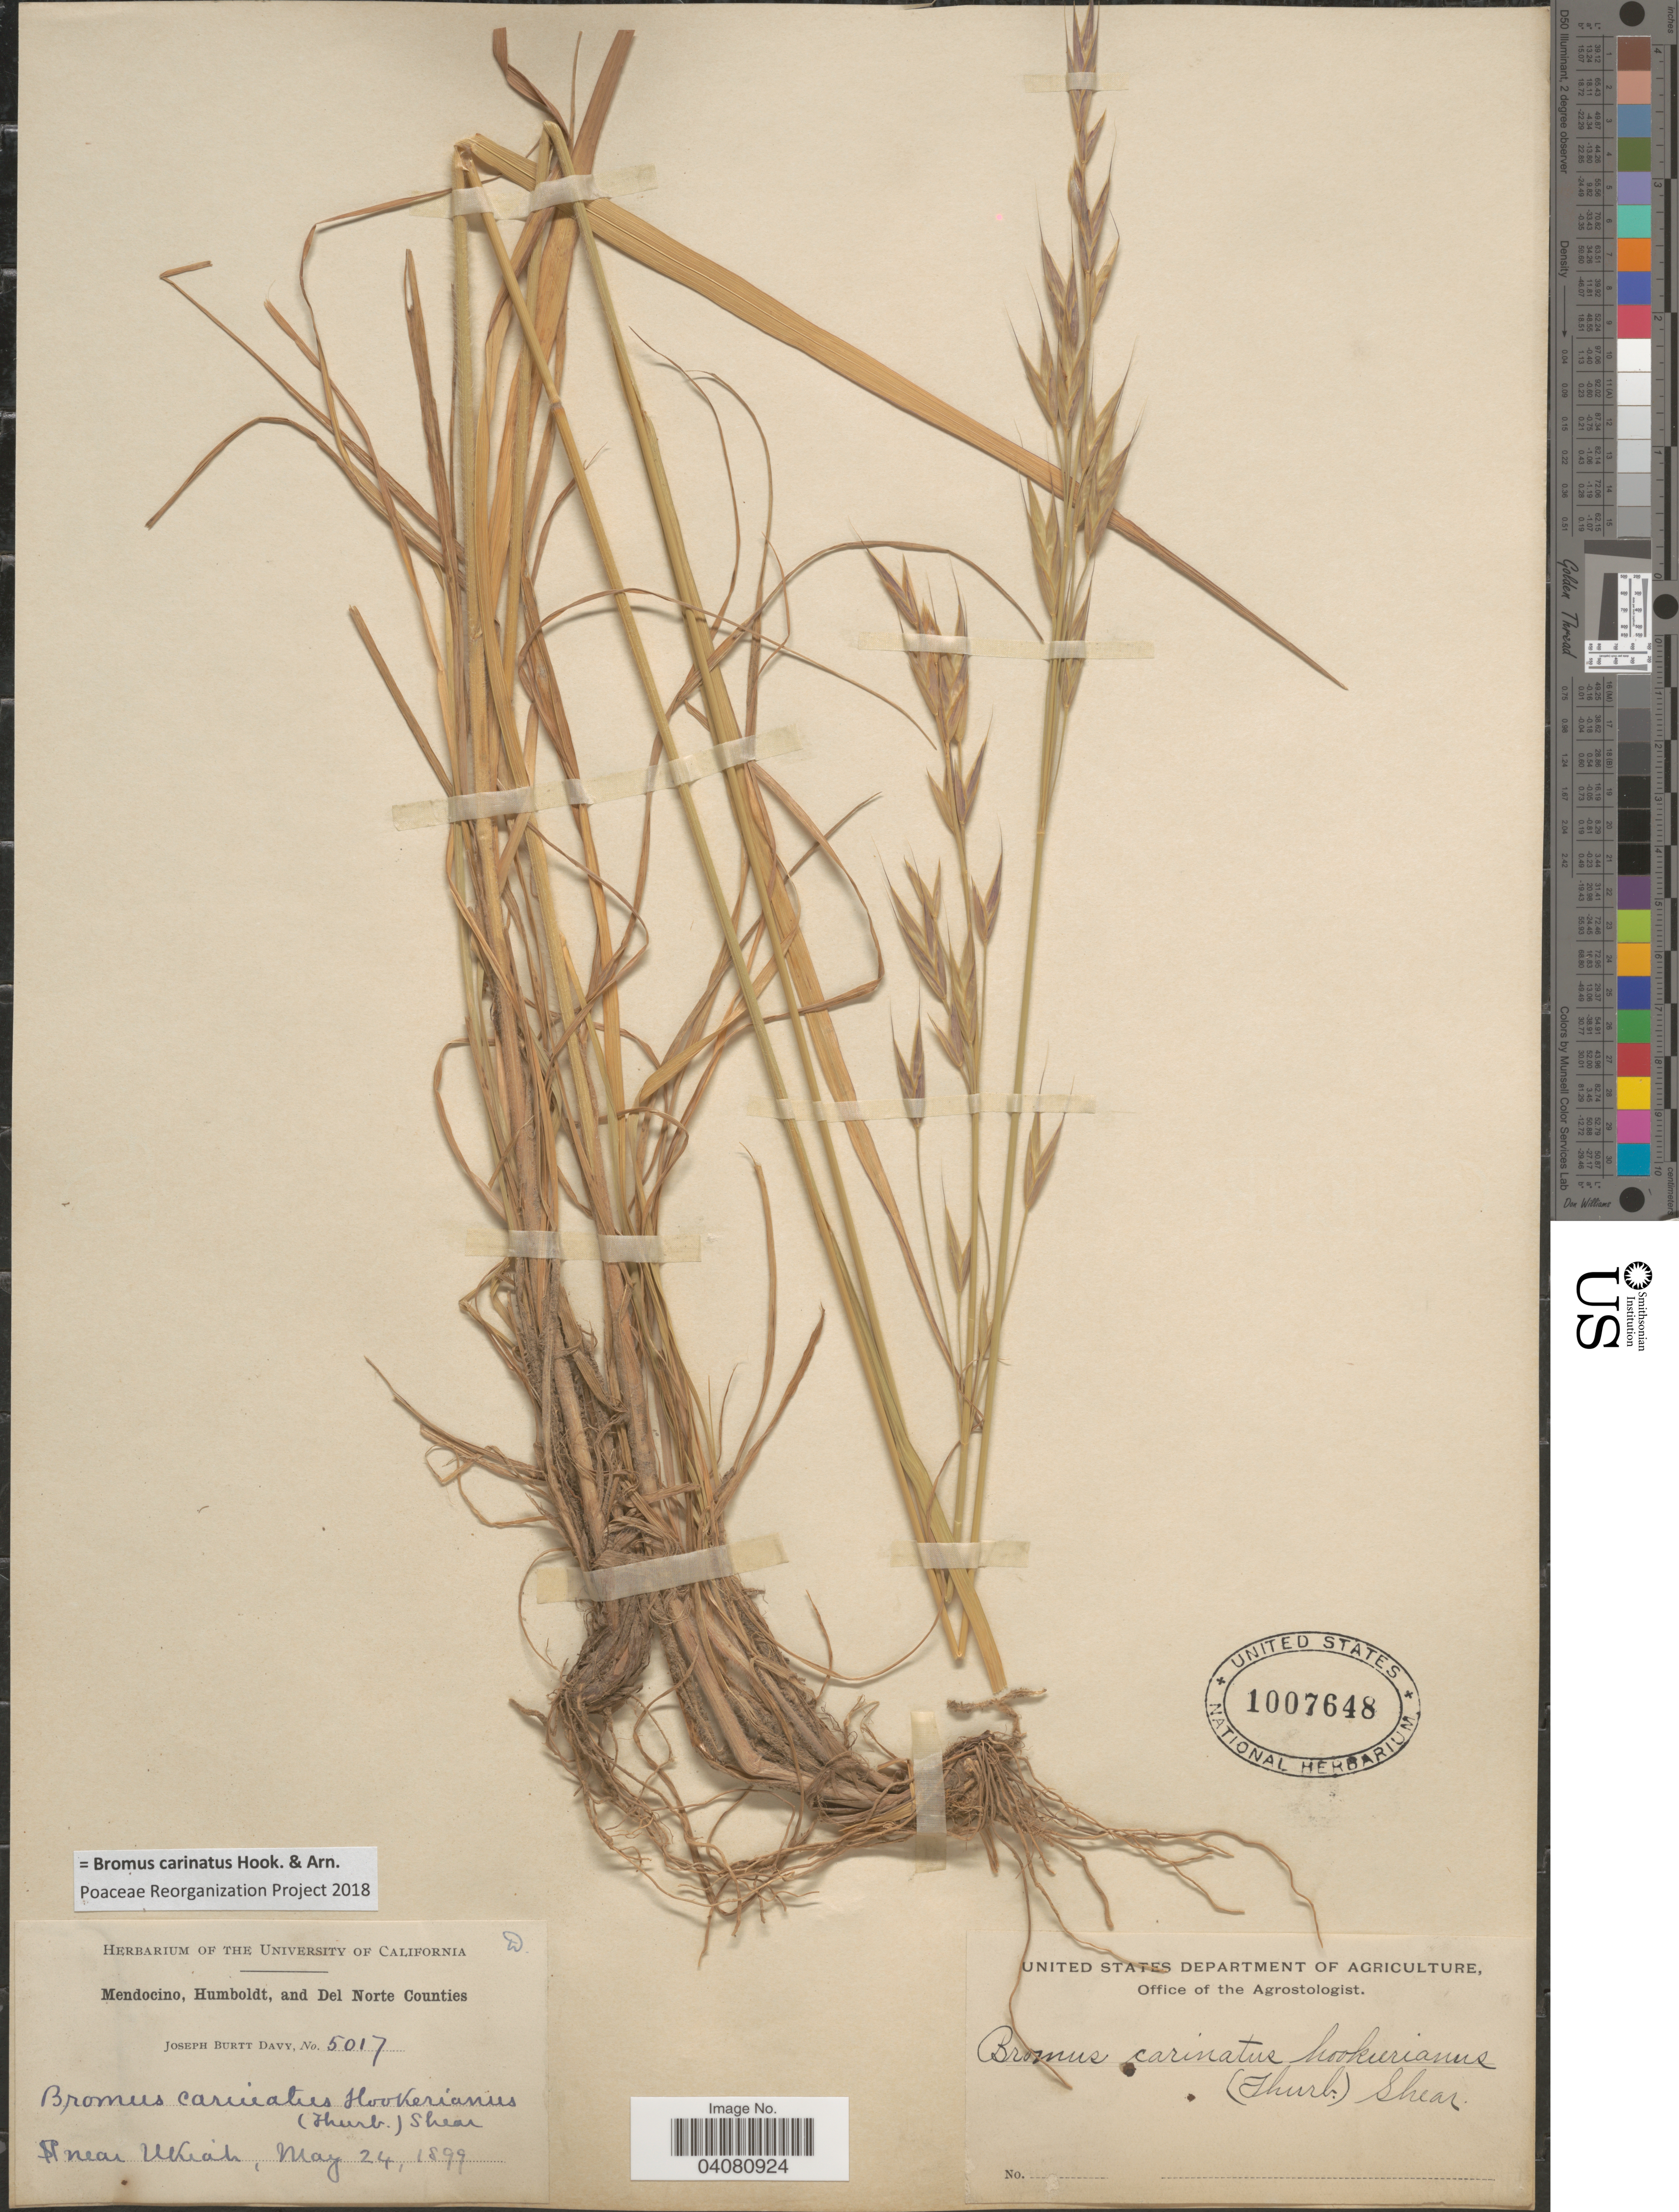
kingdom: Plantae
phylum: Tracheophyta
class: Liliopsida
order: Poales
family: Poaceae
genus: Bromus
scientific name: Bromus carinatus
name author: Hook. & Arn.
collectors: J. Burtt Davy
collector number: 5017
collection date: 1899-05-24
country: United States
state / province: California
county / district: Mendocino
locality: Mendocino, Humboldt, and Del Norte Counties. Near Ukiah.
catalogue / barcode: US 1007648